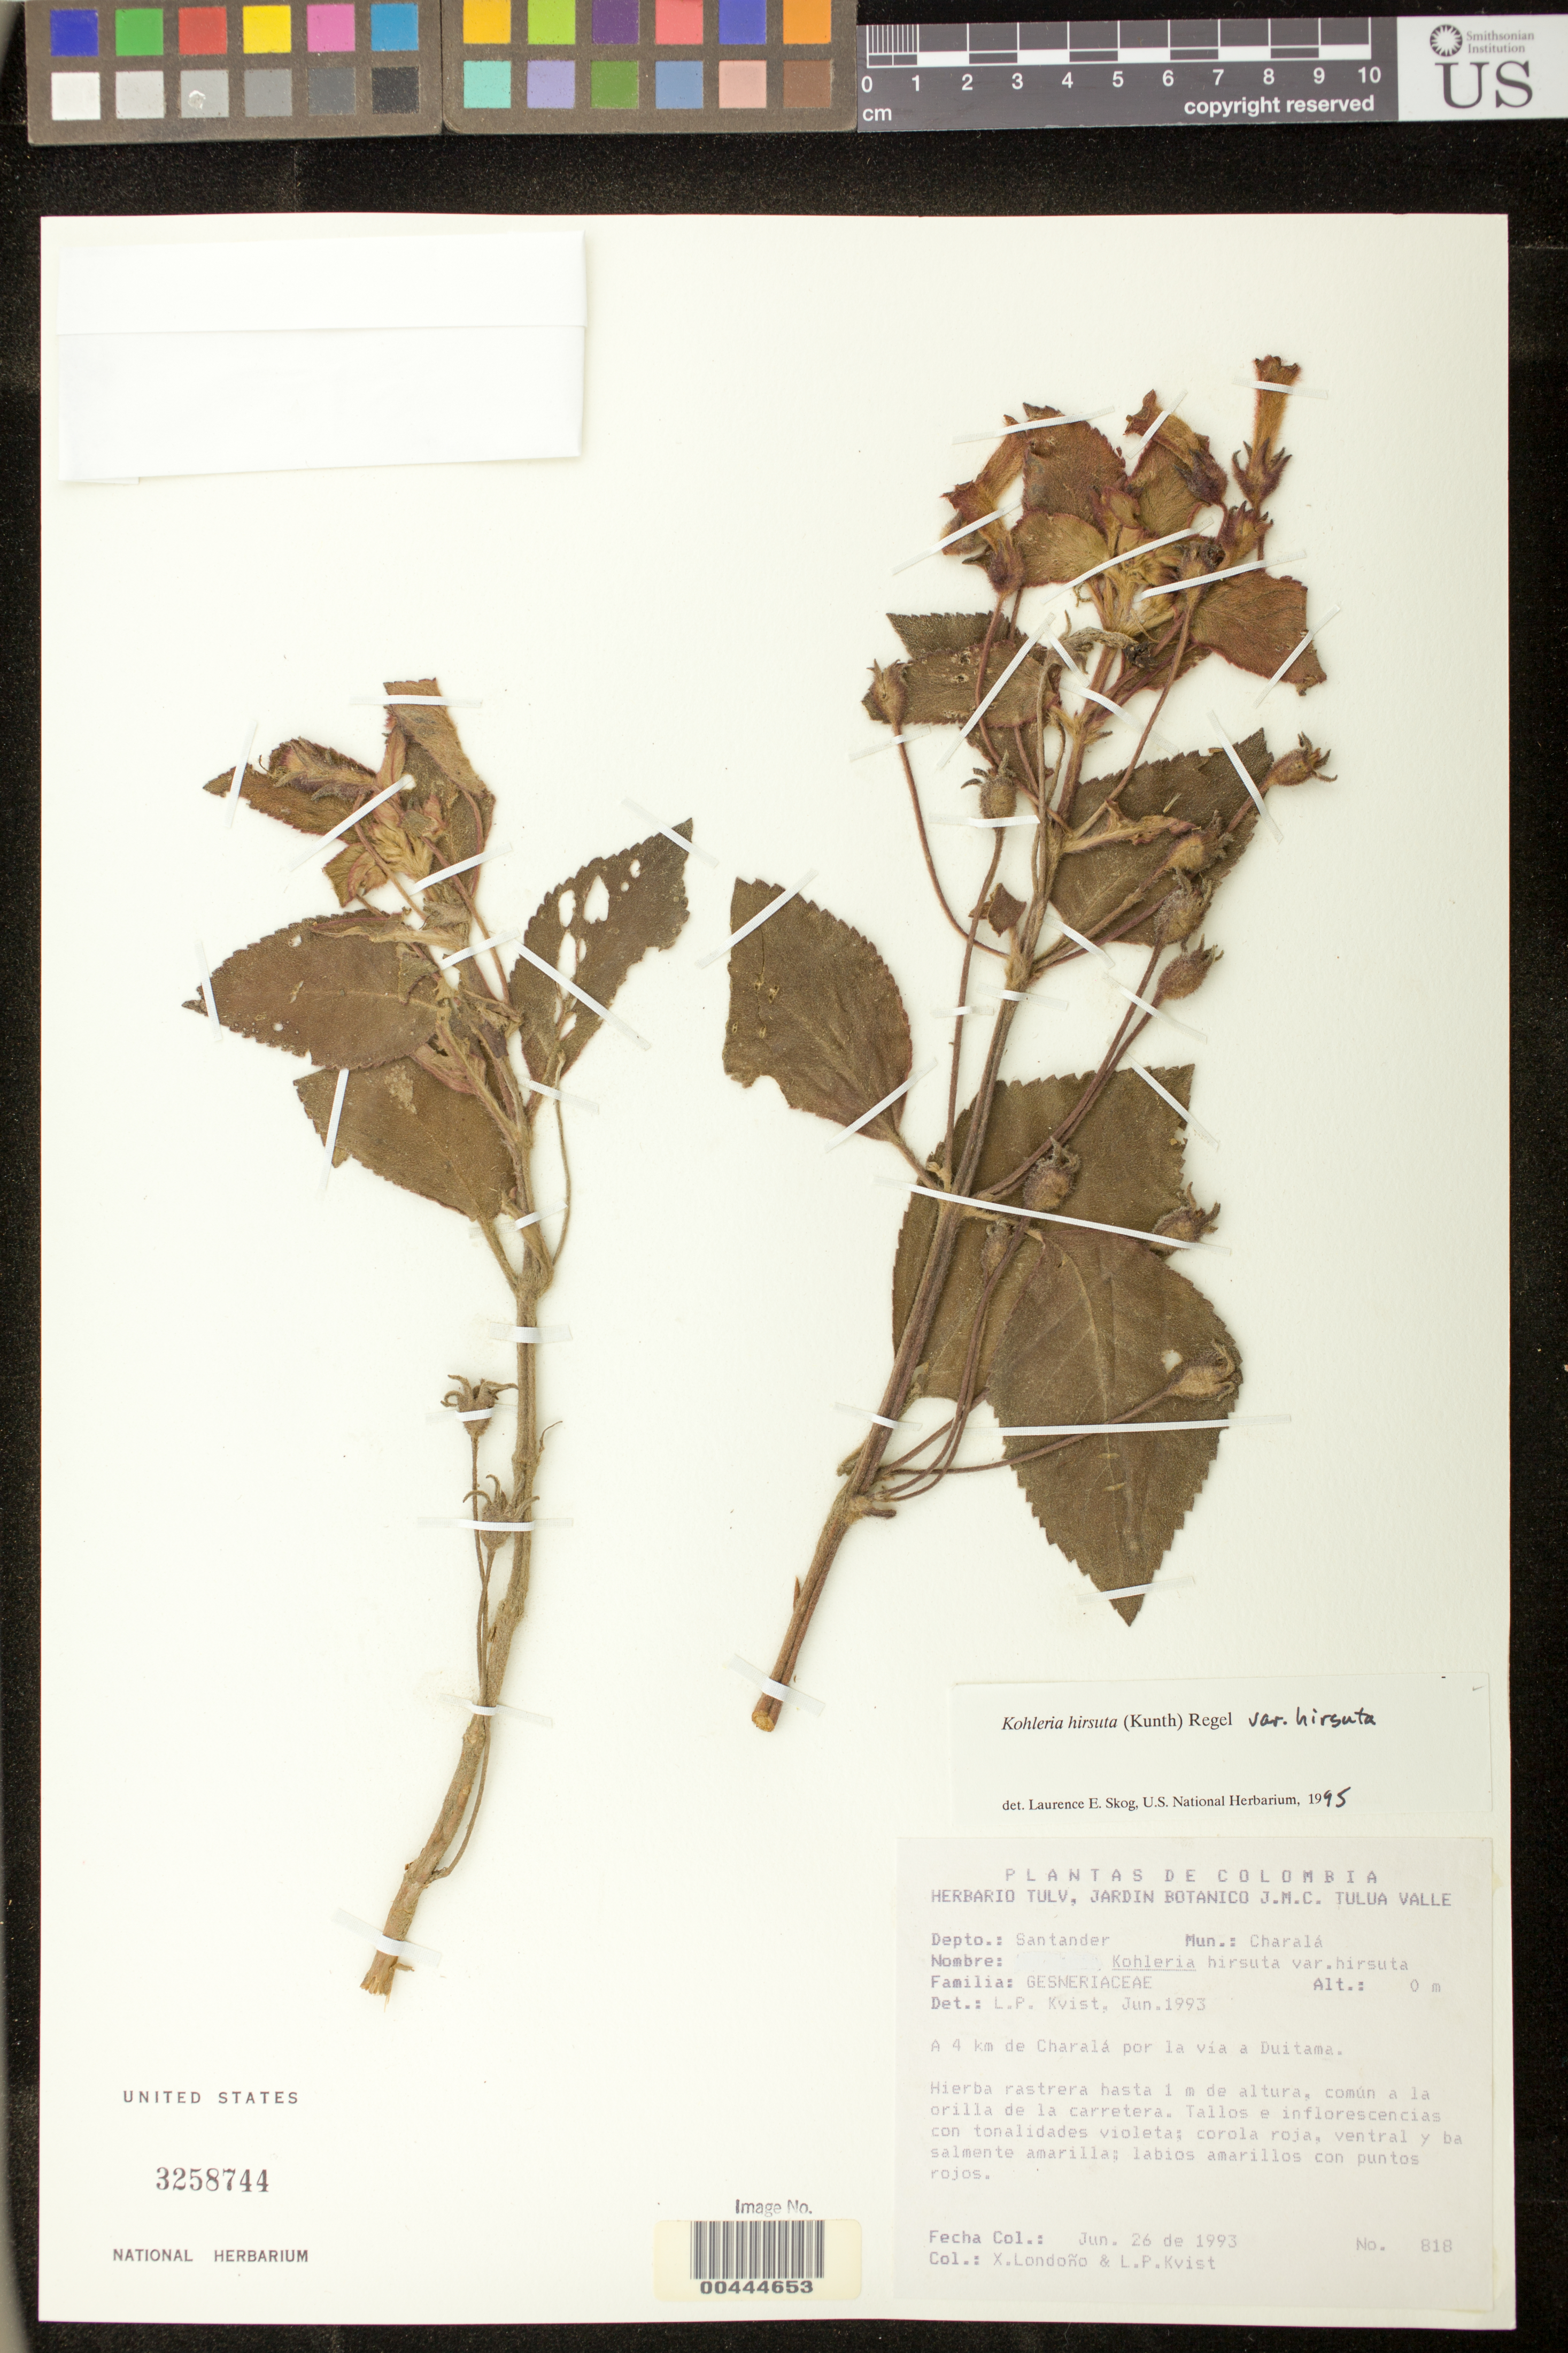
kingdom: Plantae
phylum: Tracheophyta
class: Magnoliopsida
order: Lamiales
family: Gesneriaceae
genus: Kohleria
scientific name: Kohleria hirsuta var. hirsuta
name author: (Kunth) Regel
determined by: Skog, Laurence E.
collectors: X. Londoño & L. P. Kvist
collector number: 818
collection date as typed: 26 Jun 1993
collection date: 1993-06-26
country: Colombia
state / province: Santander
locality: Charala, Duitama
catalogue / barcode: US 3258744